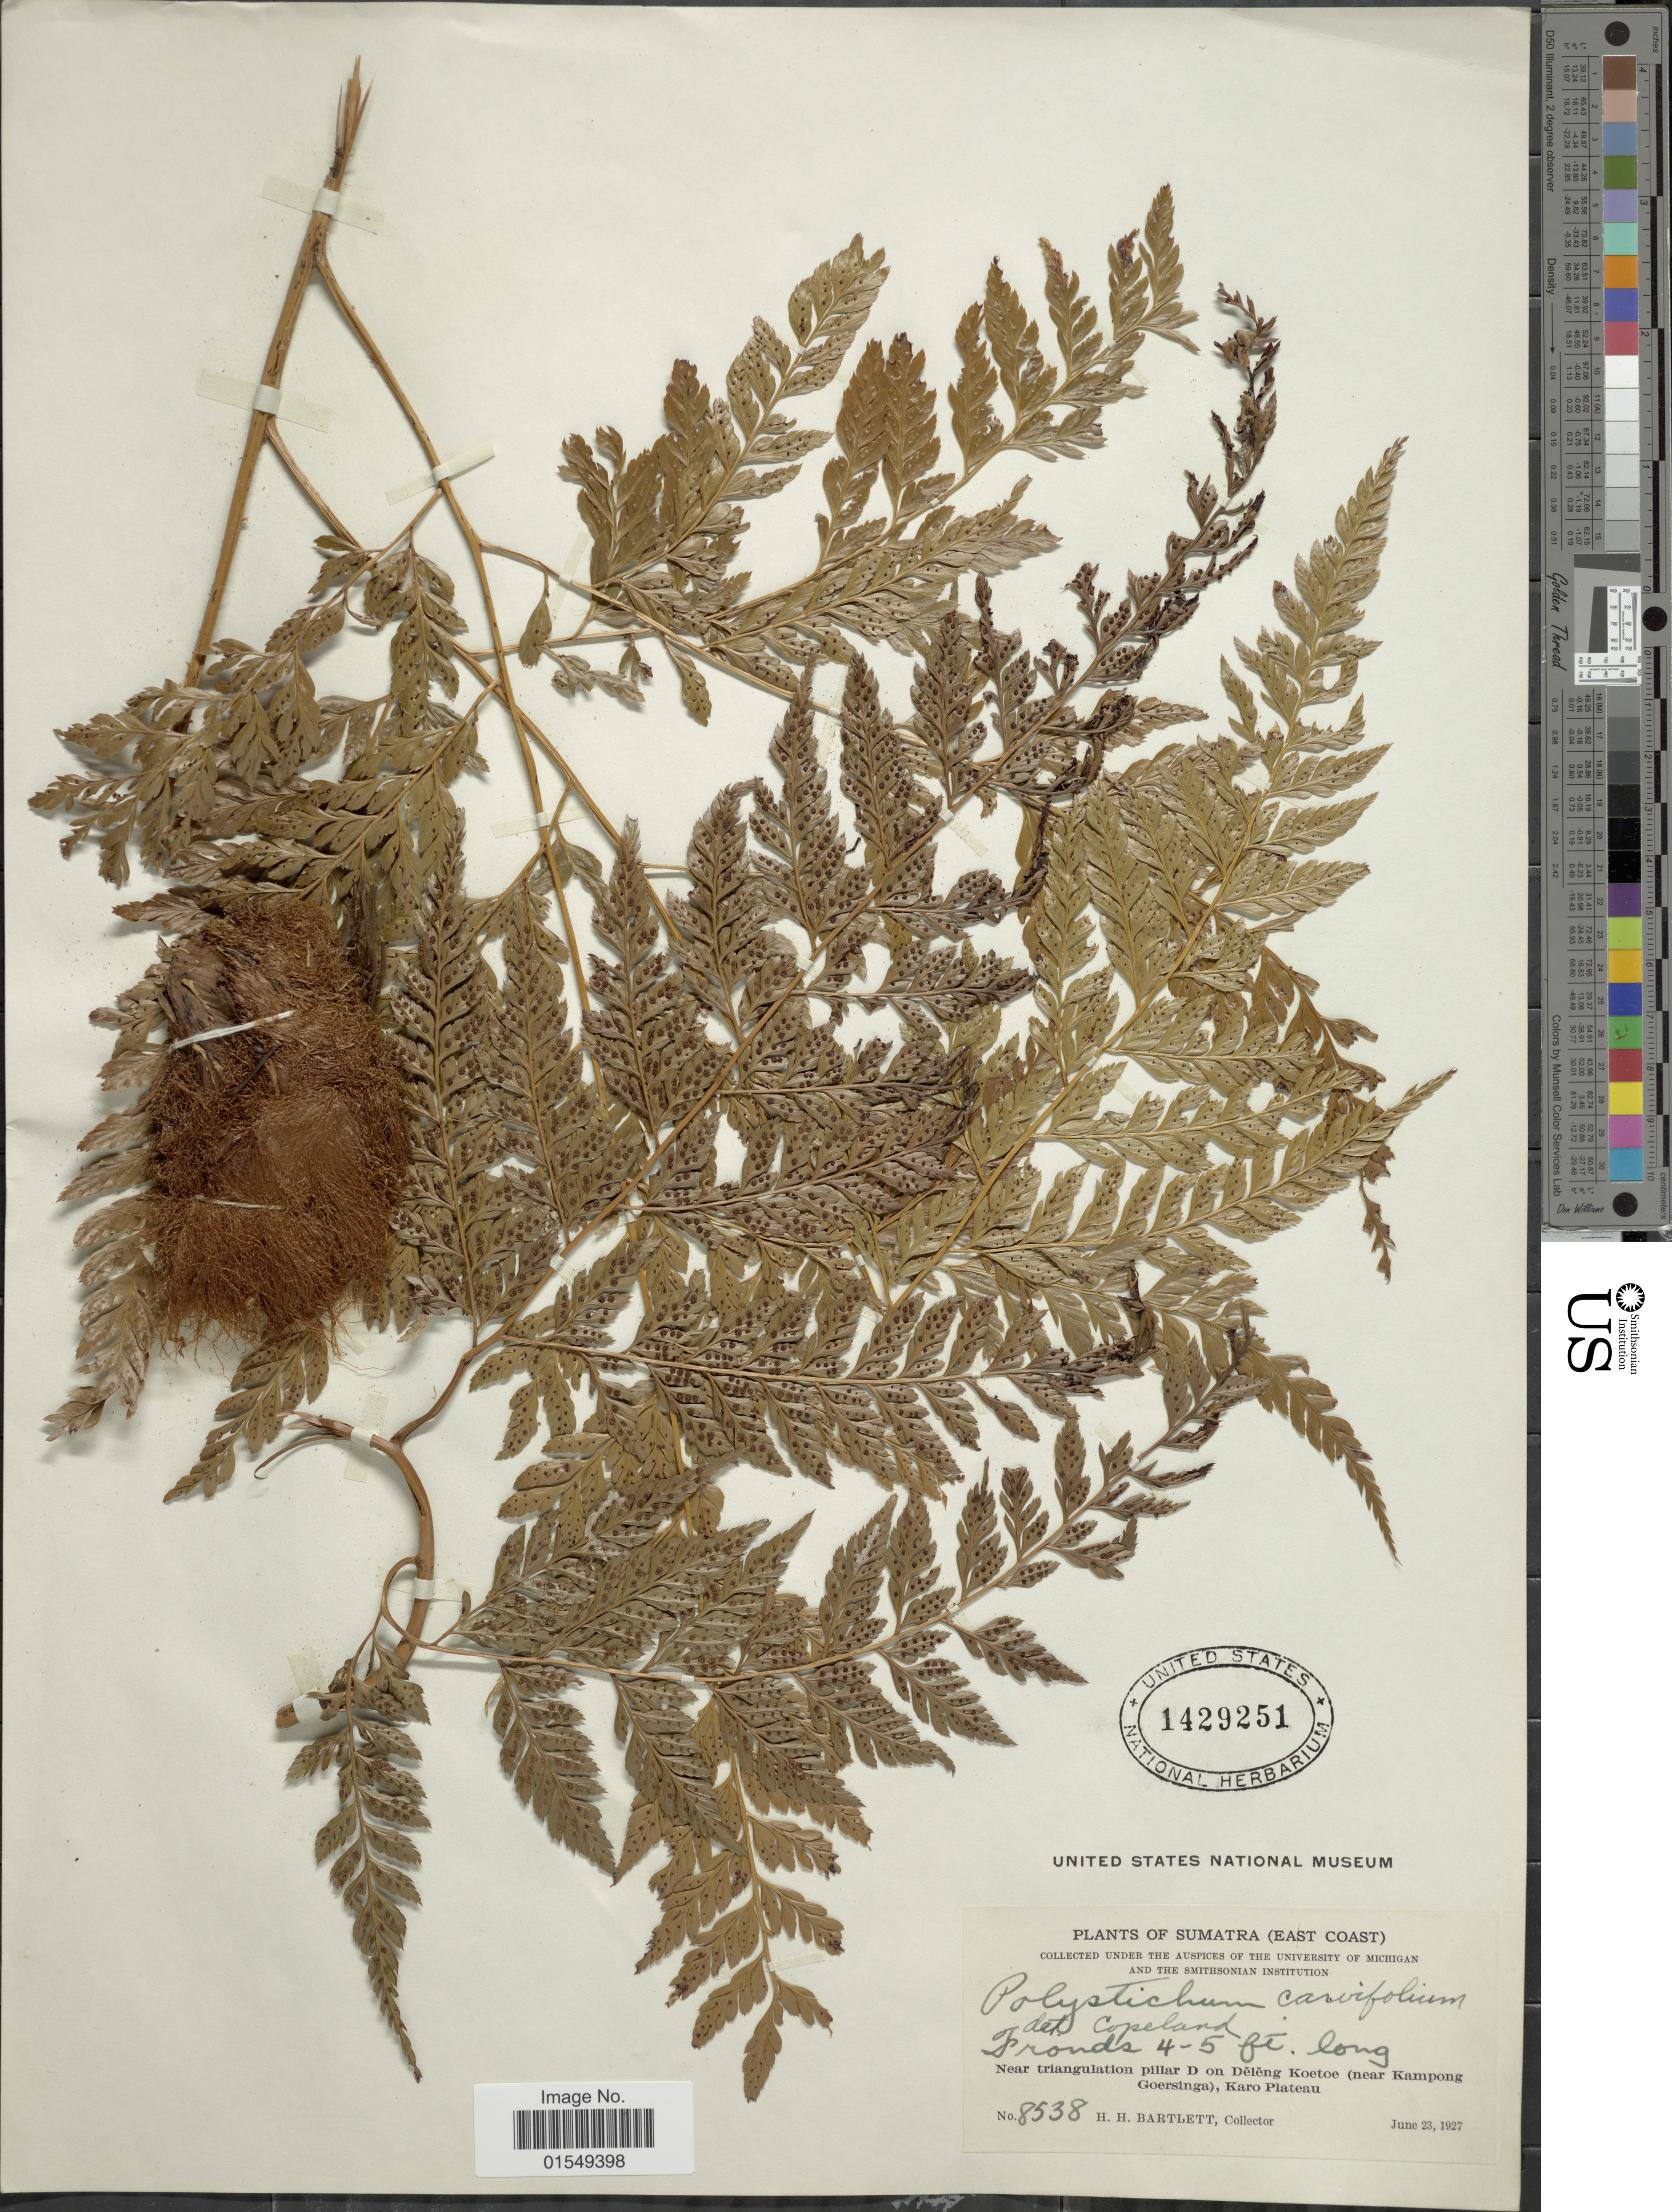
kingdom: Plantae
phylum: Tracheophyta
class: Polypodiopsida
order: Polypodiales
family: Dryopteridaceae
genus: Arachniodes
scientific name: Arachniodes carvifolia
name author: (Kunze) Ching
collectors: H. H. Bartlett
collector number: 8538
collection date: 1927-06-23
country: Indonesia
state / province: Sumatra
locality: Sumatra (East Coast), near triangulation pillar D on Deleng Koetoe (near Kampong Goersinga), Karo Plateau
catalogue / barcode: US 1429251